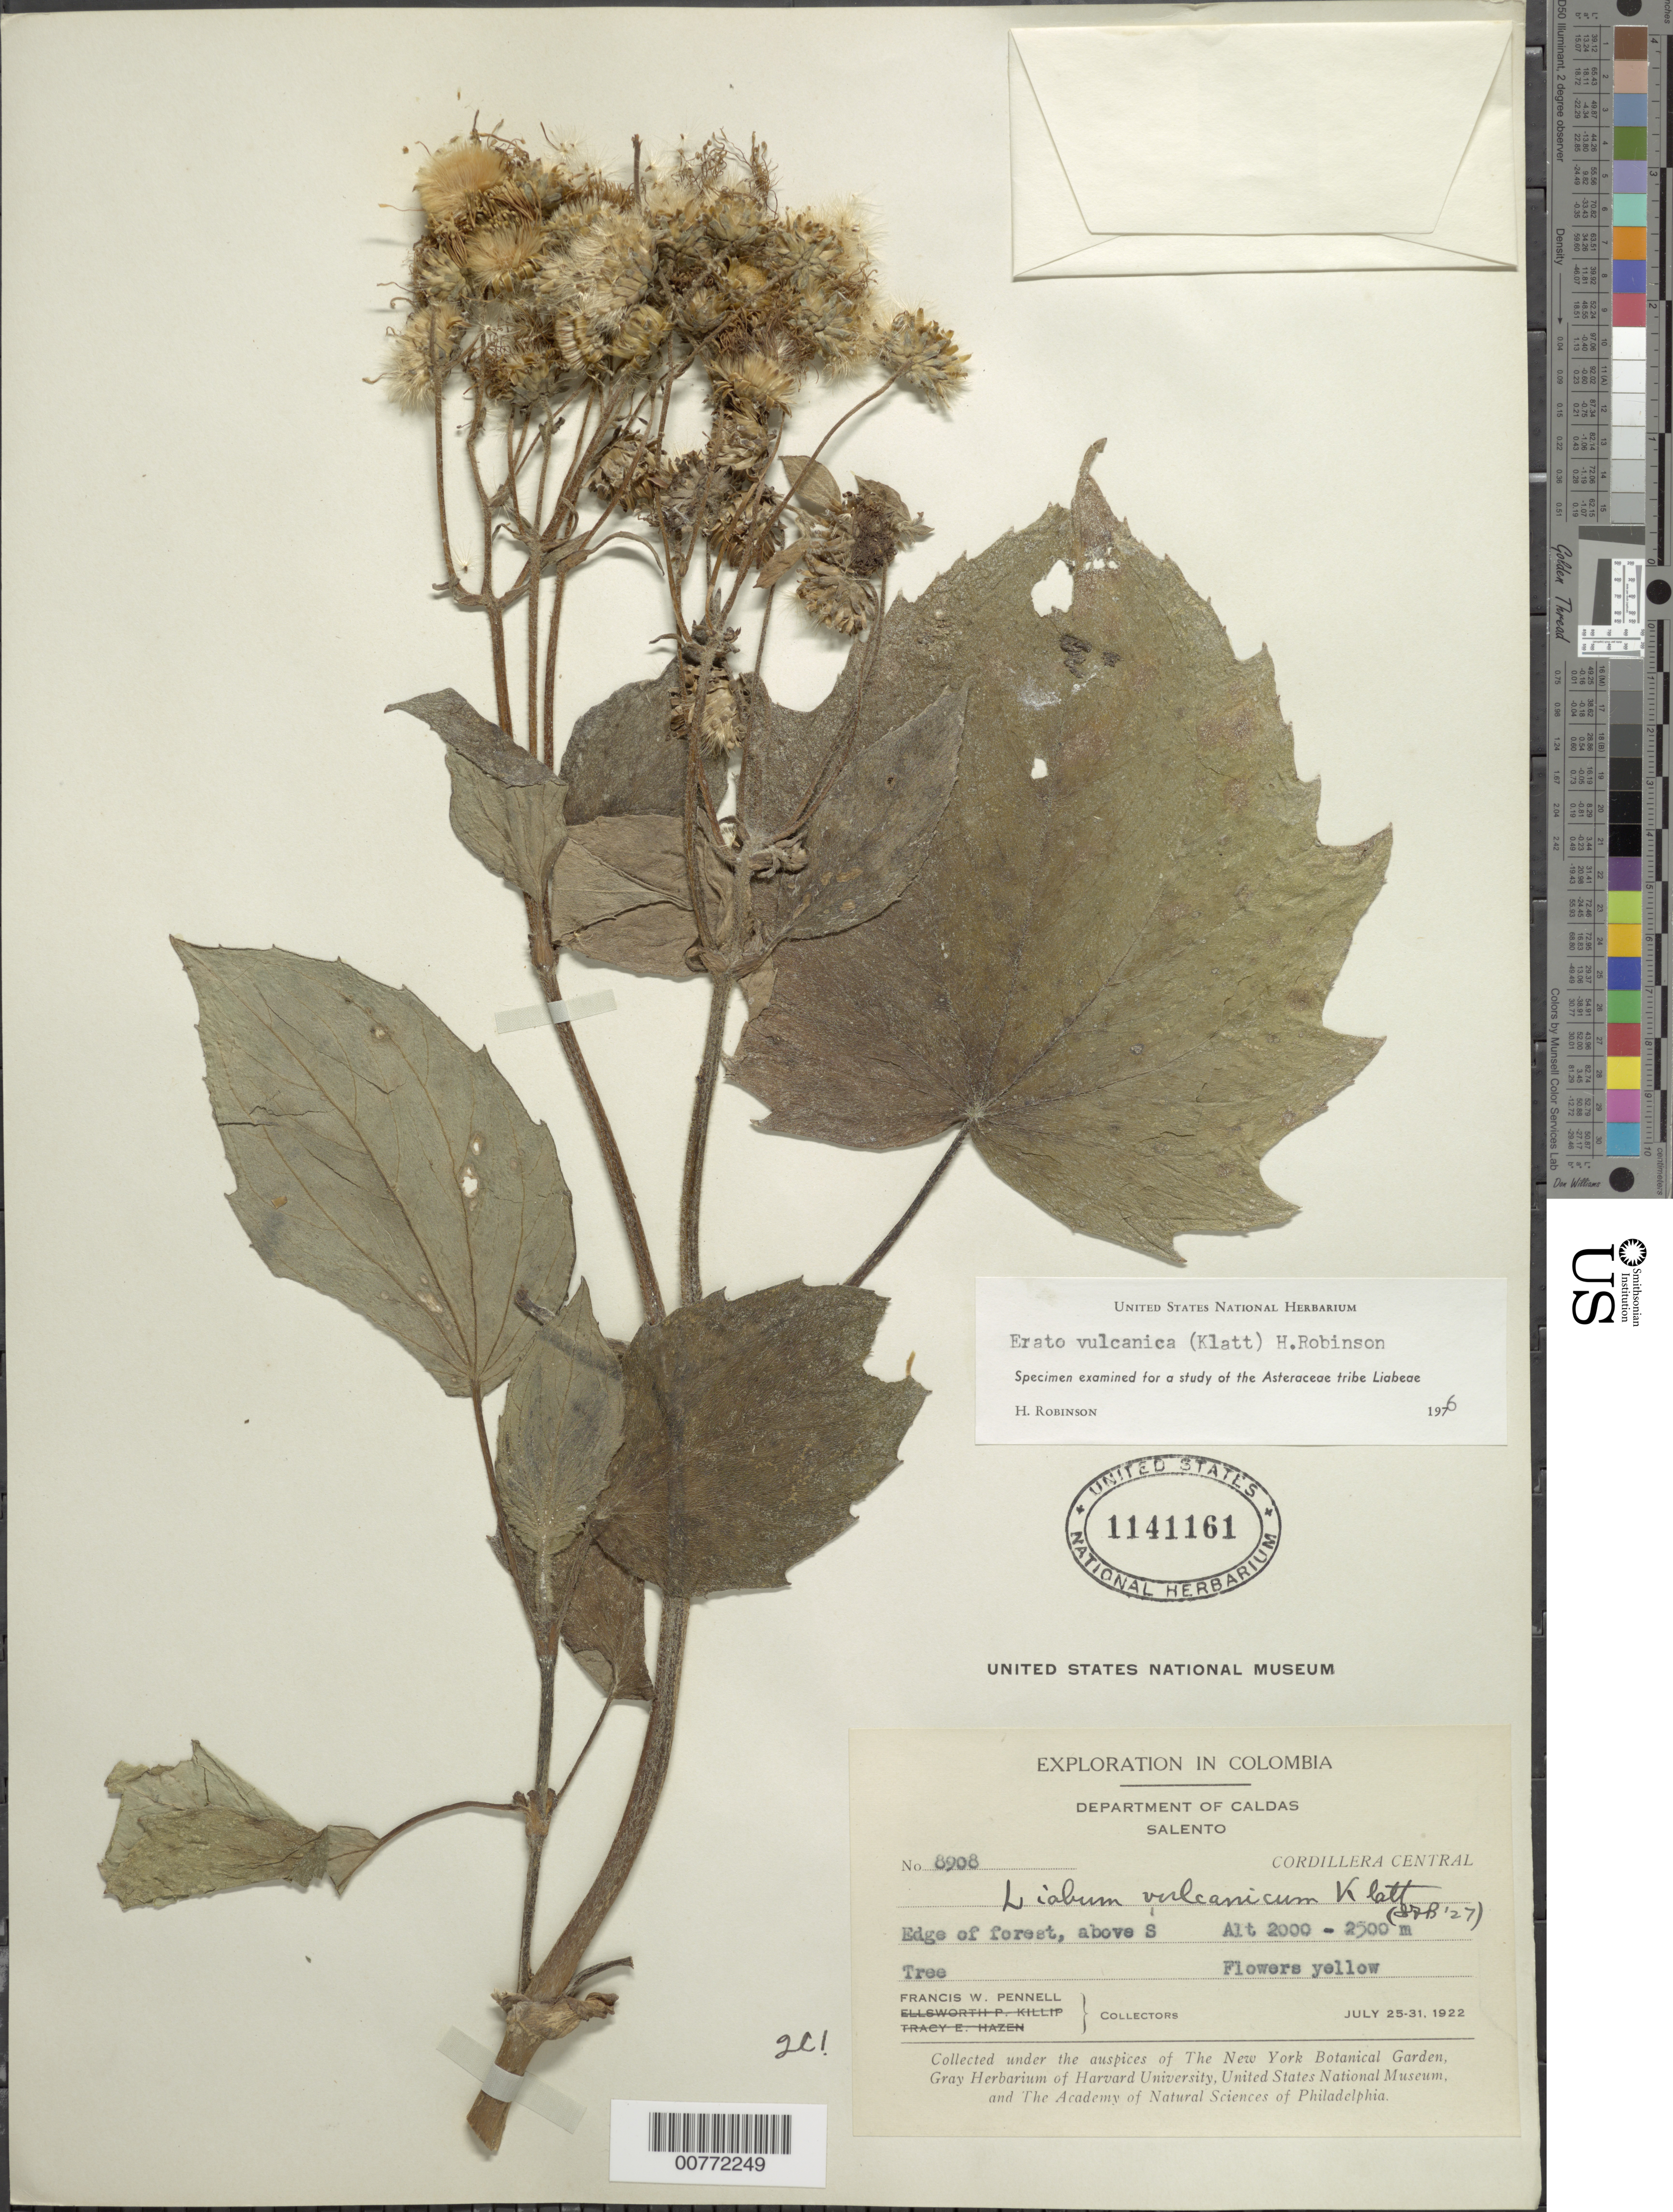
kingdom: Plantae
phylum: Tracheophyta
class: Magnoliopsida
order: Asterales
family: Asteraceae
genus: Erato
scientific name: Erato vulcanica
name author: (Klatt) H. Rob.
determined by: Robinson, Harold E., (US)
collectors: F. W. Pennell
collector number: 8908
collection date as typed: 25-Jul-22 to 31-Jul-22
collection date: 1922-07-25/1922-07-31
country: Colombia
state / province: Caldas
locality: Caldas (Quindo?). Cordillera Central, Salento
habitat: Edge of forest, above S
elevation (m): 2000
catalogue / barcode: US 1141161